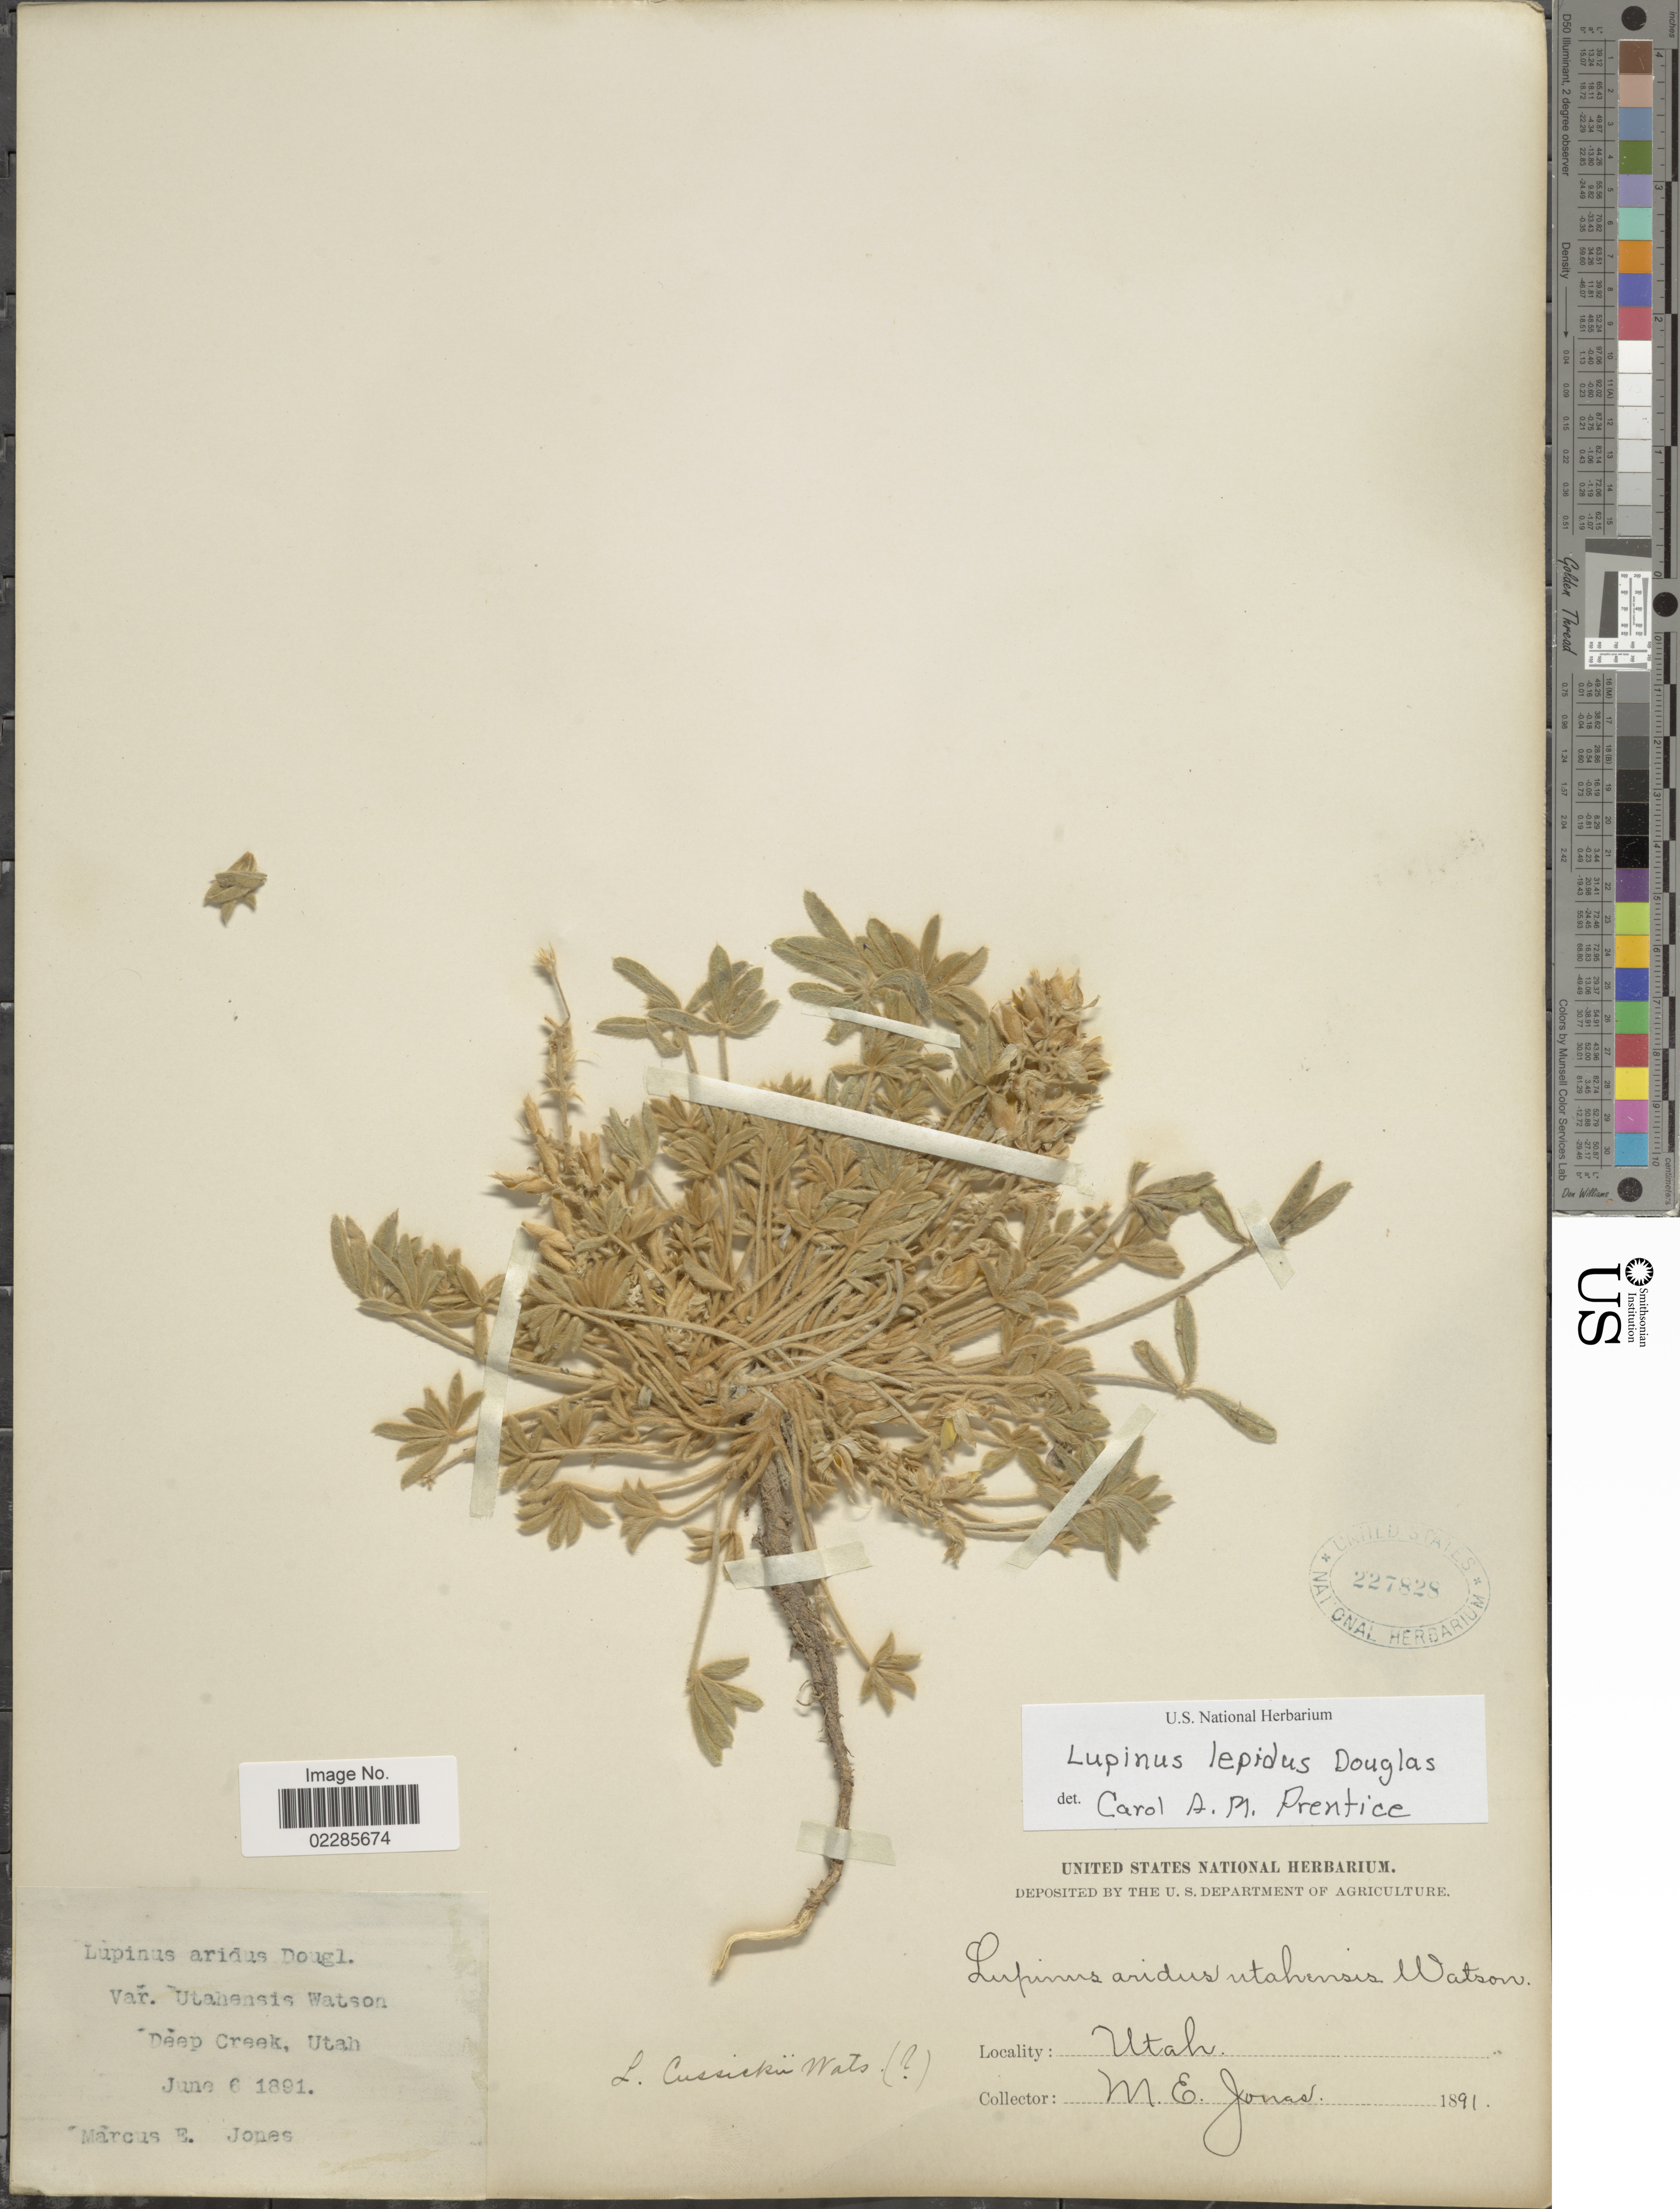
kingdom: Plantae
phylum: Tracheophyta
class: Magnoliopsida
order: Fabales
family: Fabaceae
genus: Lupinus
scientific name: Lupinus lepidus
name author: Douglas ex Lindl.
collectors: M. E. Jones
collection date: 1891-06-06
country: United States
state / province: Utah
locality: Deep Creek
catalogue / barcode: US 227828